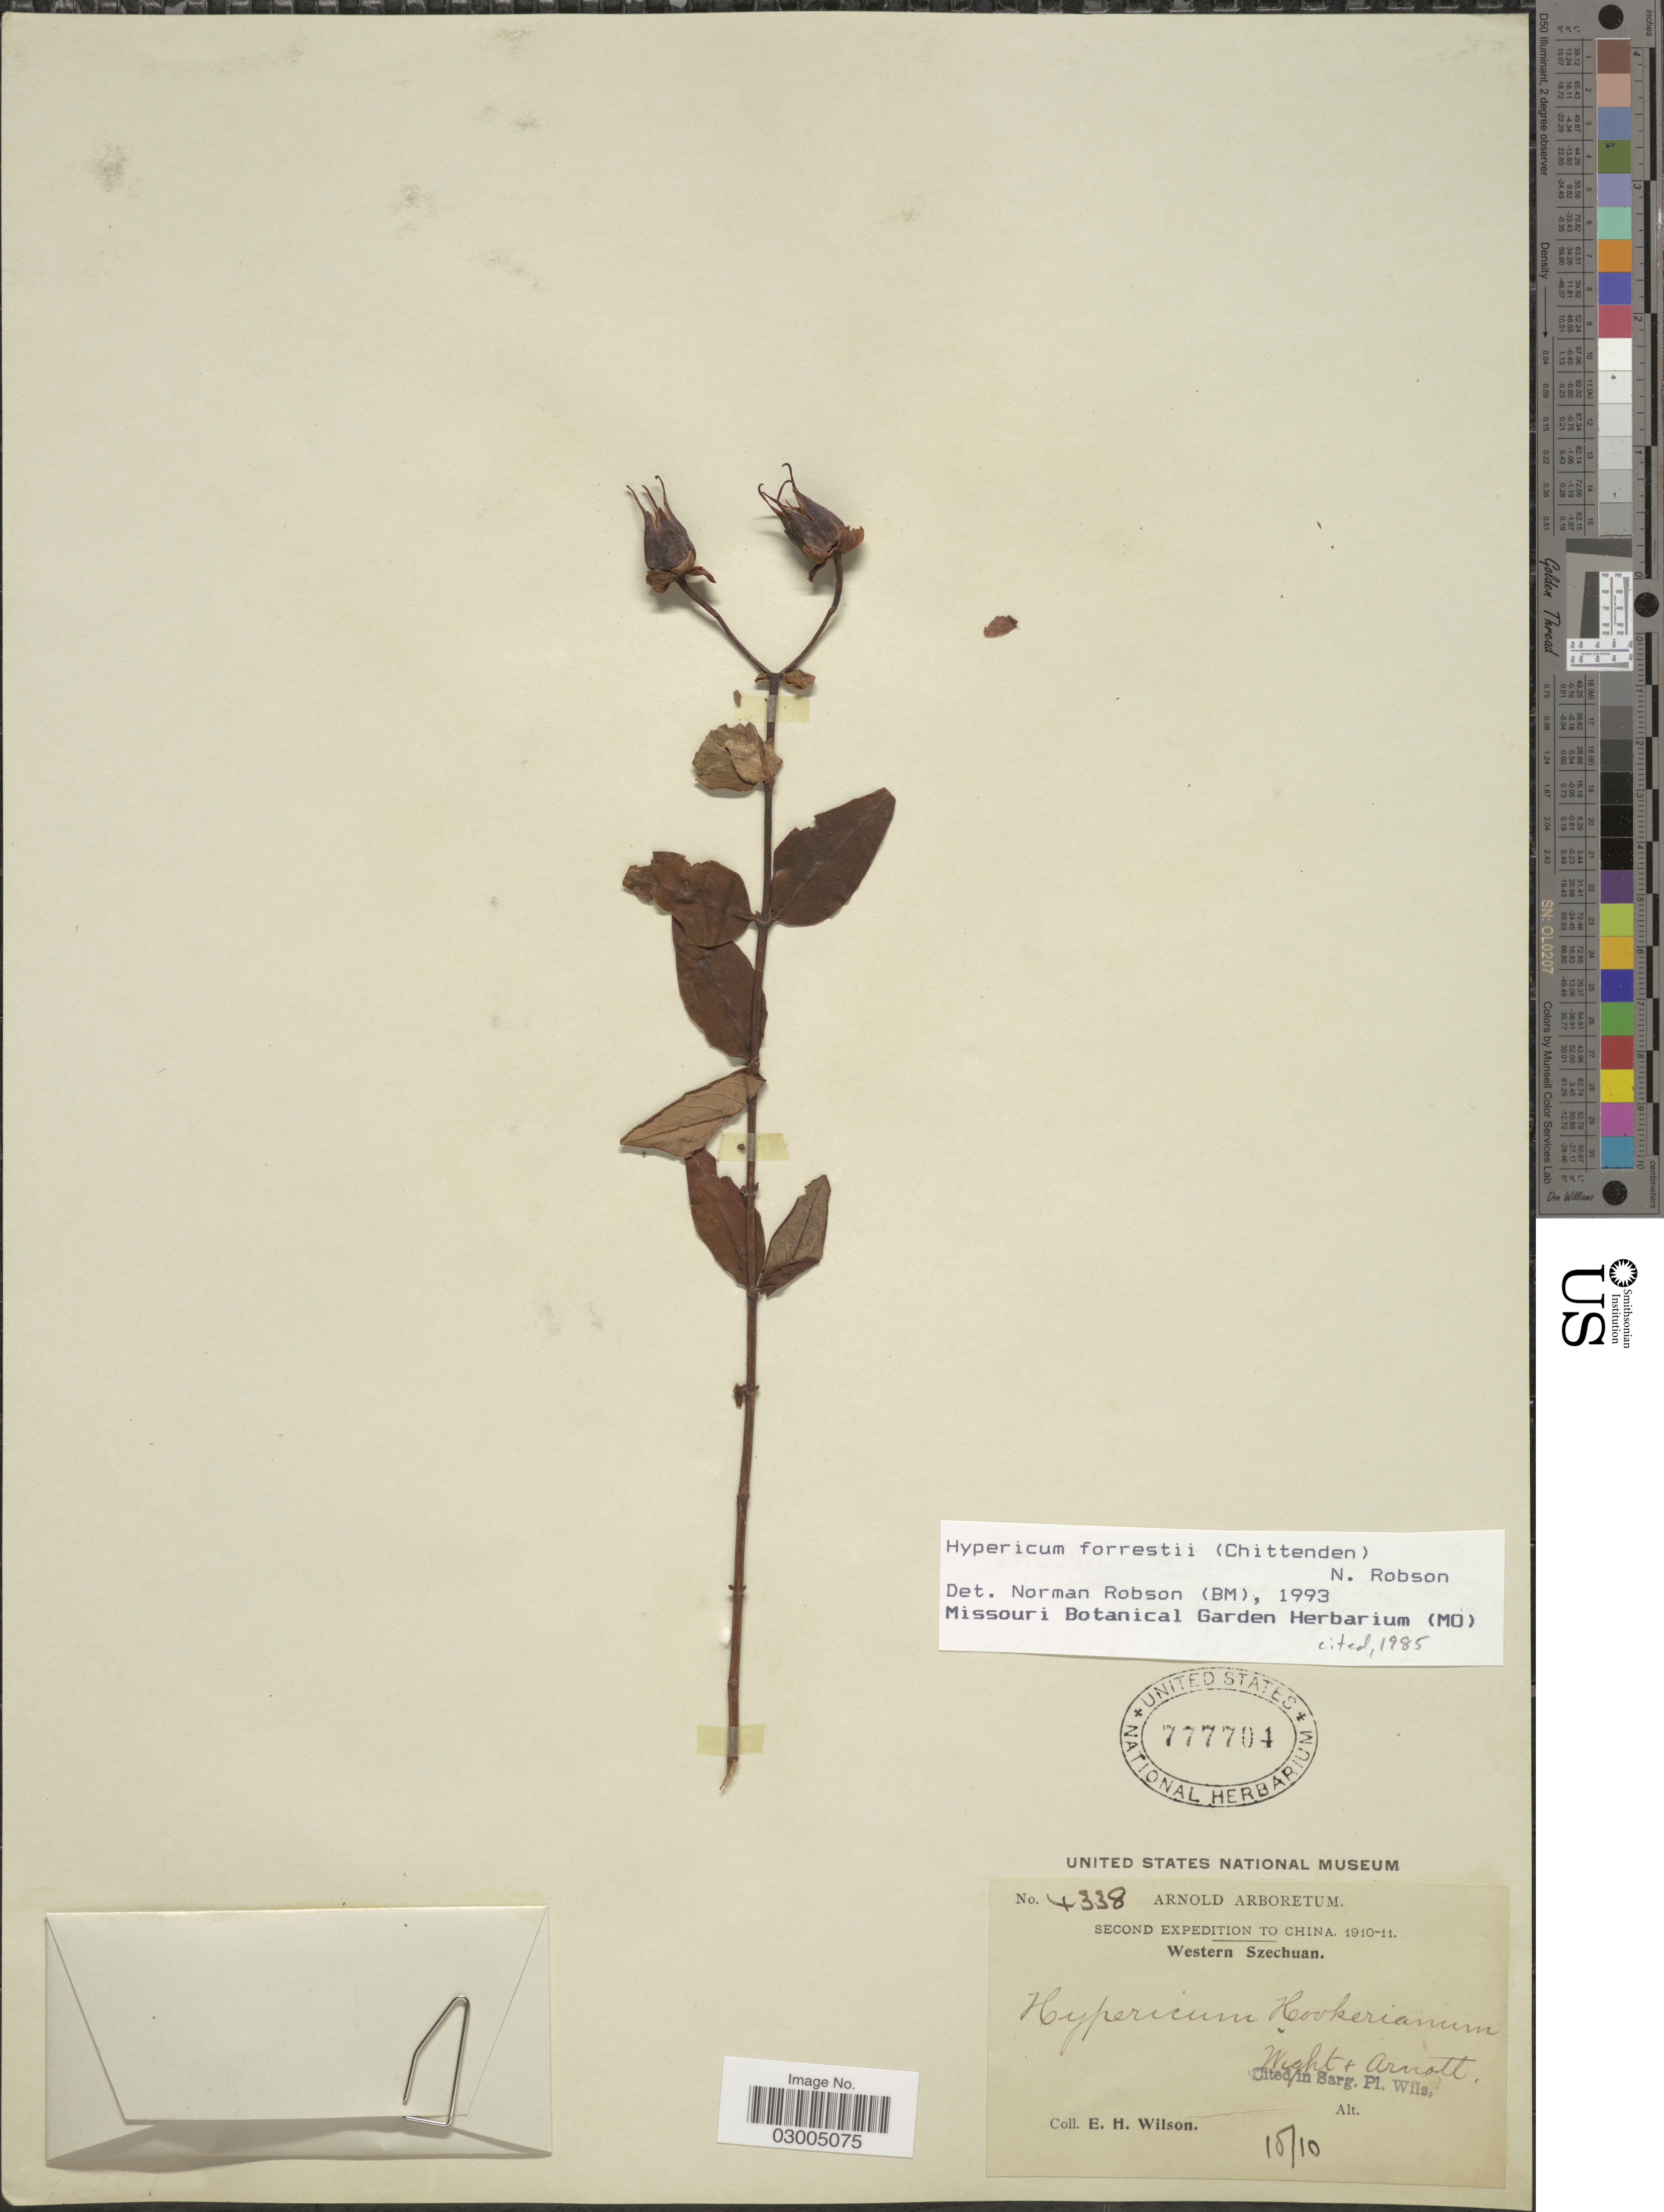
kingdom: Plantae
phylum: Tracheophyta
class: Magnoliopsida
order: Malpighiales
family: Hypericaceae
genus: Hypericum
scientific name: Hypericum forrestii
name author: (Chitt.) N. Robson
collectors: E. Wilson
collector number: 4338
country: China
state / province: Sichuan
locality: Western Szechuan.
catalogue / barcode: US 777704